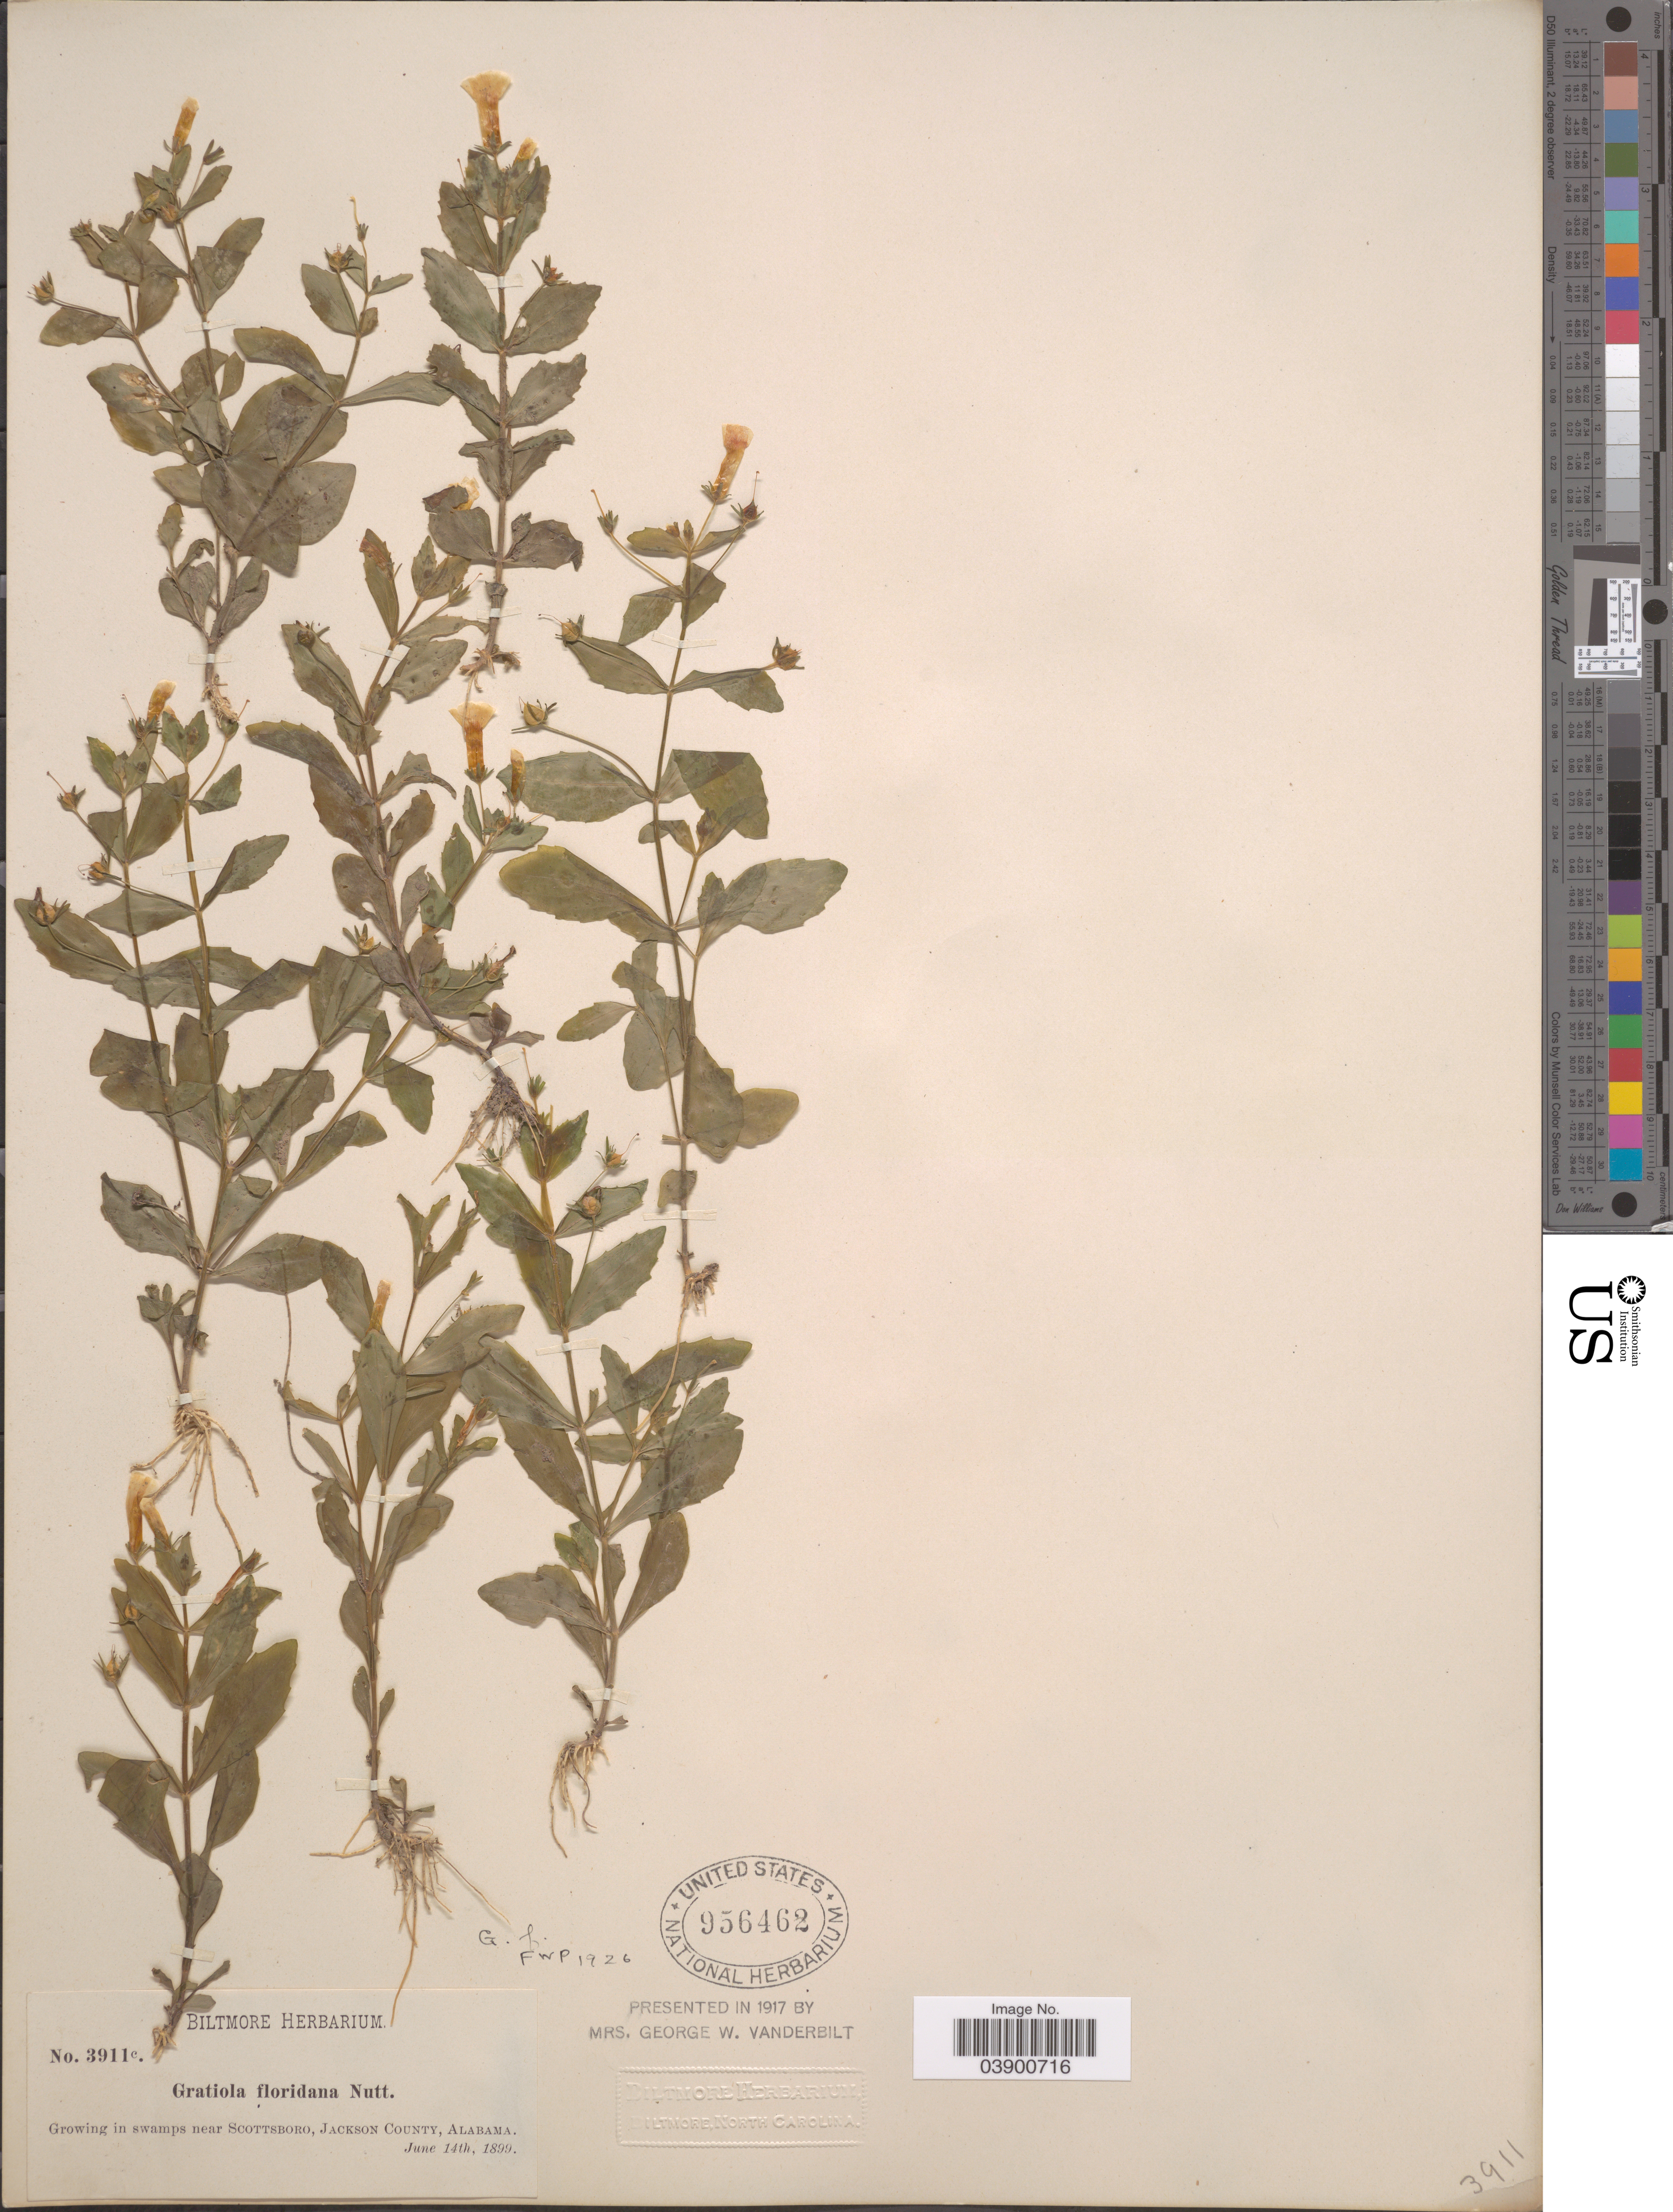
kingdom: Plantae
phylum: Tracheophyta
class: Magnoliopsida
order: Lamiales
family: Plantaginaceae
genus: Gratiola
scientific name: Gratiola floridana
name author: Nutt.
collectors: ex herb. Biltmore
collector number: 3911c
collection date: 1899-06-14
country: United States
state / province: Alabama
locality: Near Scottsboro, Jackson County.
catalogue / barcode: US 956462